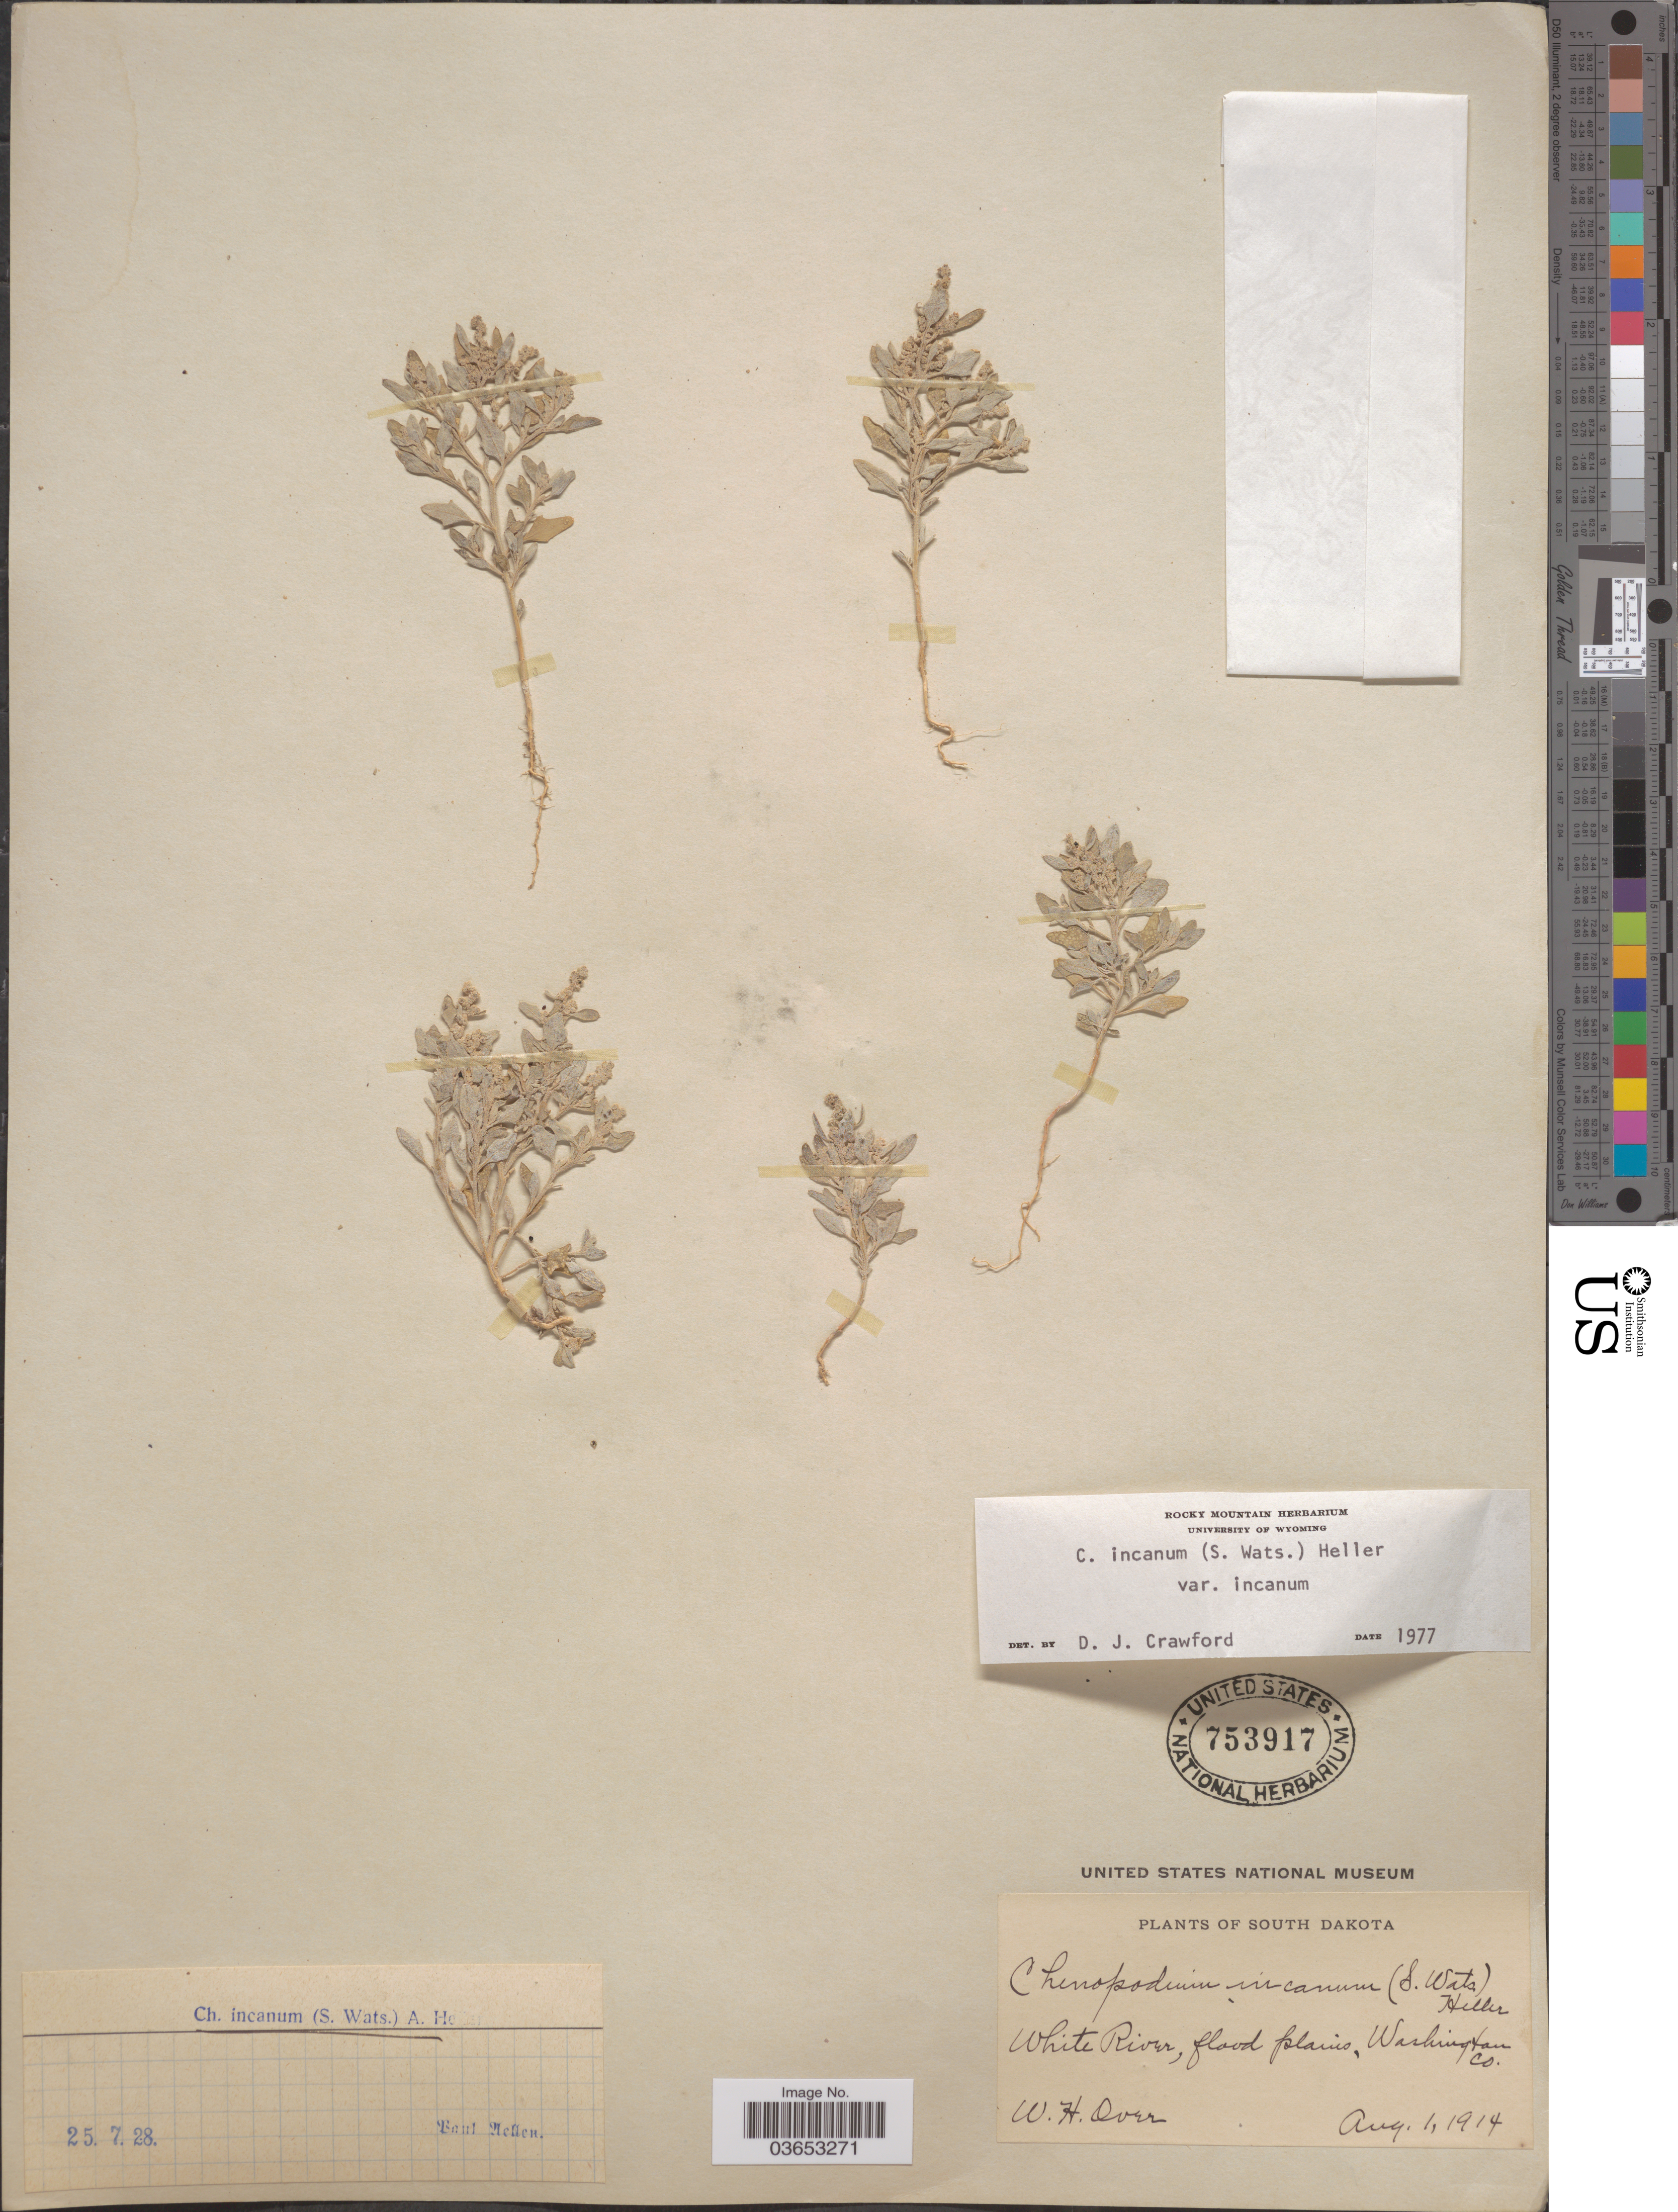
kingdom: Plantae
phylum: Tracheophyta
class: Magnoliopsida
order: Caryophyllales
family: Amaranthaceae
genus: Chenopodium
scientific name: Chenopodium incanum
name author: (S. Watson) A. Heller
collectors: W. Over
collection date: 1914-08-01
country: United States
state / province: South Dakota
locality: White River flood plain, Washington Co.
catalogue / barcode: US 753917